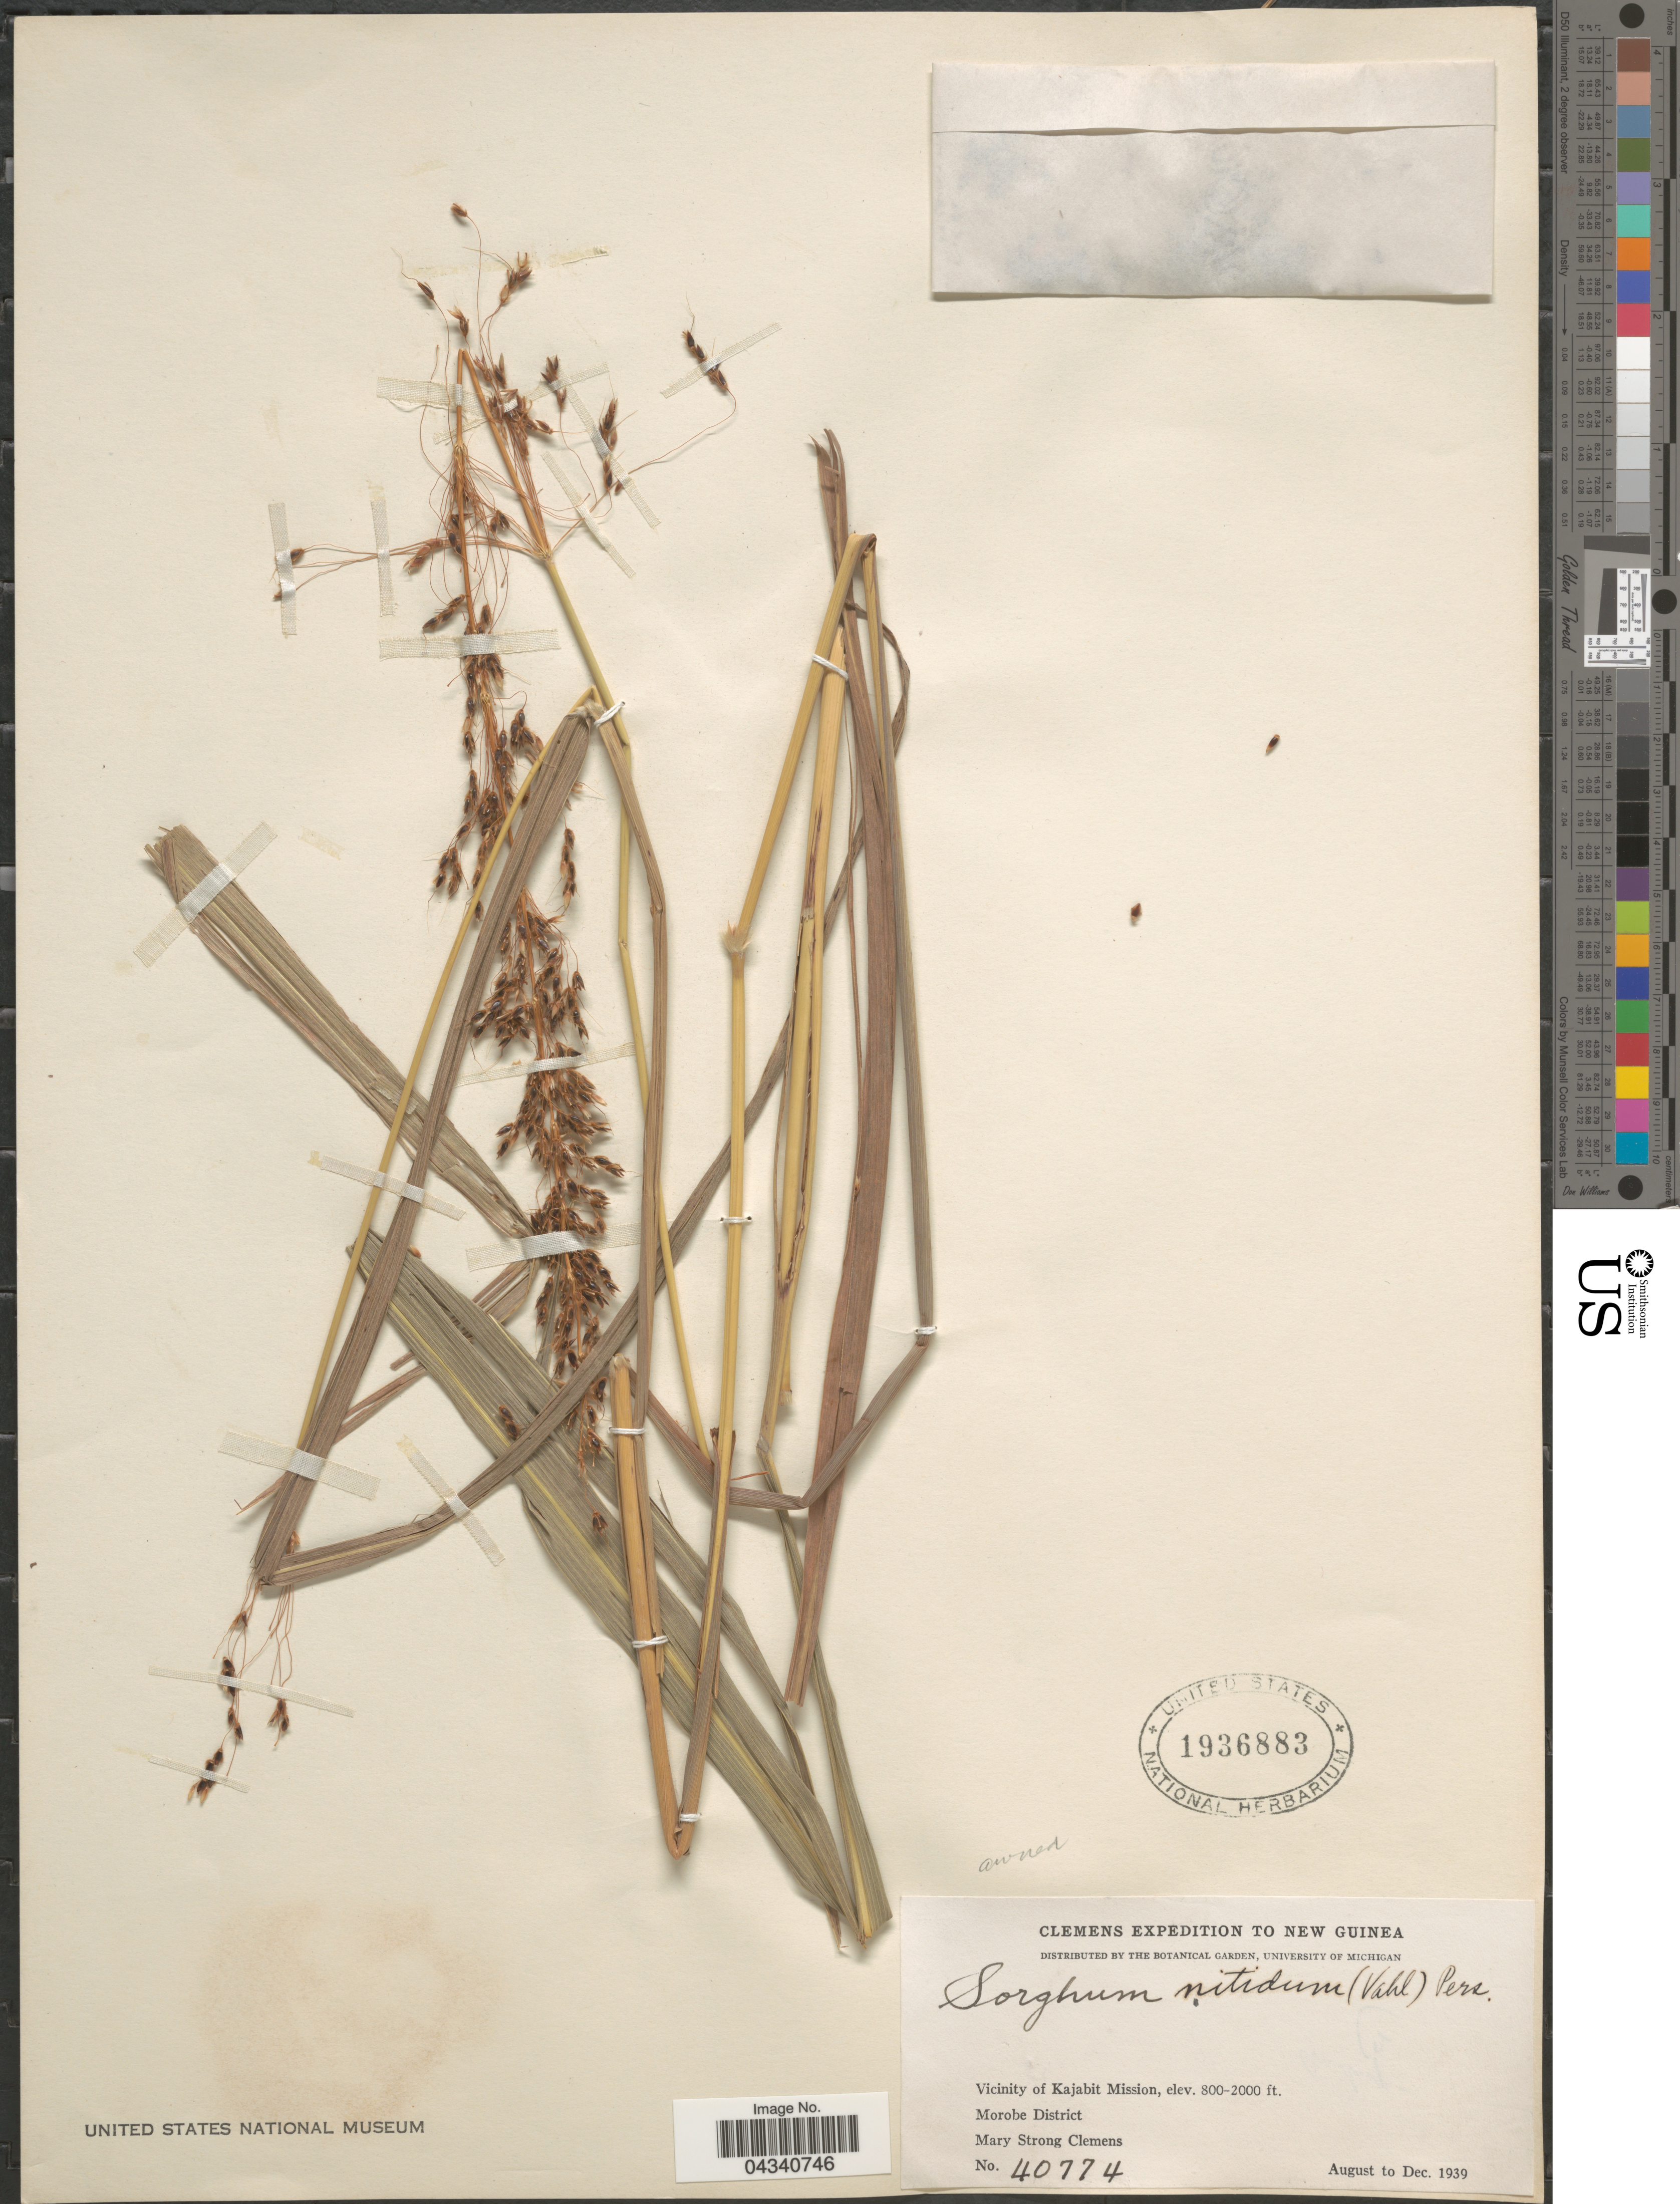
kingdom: Plantae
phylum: Tracheophyta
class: Liliopsida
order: Poales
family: Poaceae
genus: Sorghum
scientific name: Sorghum nitidum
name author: (Vahl) Pers.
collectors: M. S. Clemens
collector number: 40774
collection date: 1939-08/1939-12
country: Papua New Guinea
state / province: Morobe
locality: Clemens Expedition to New Guinea. Vicinity of Kajabit Mission. Morobe District.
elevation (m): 244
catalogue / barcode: US 1936883